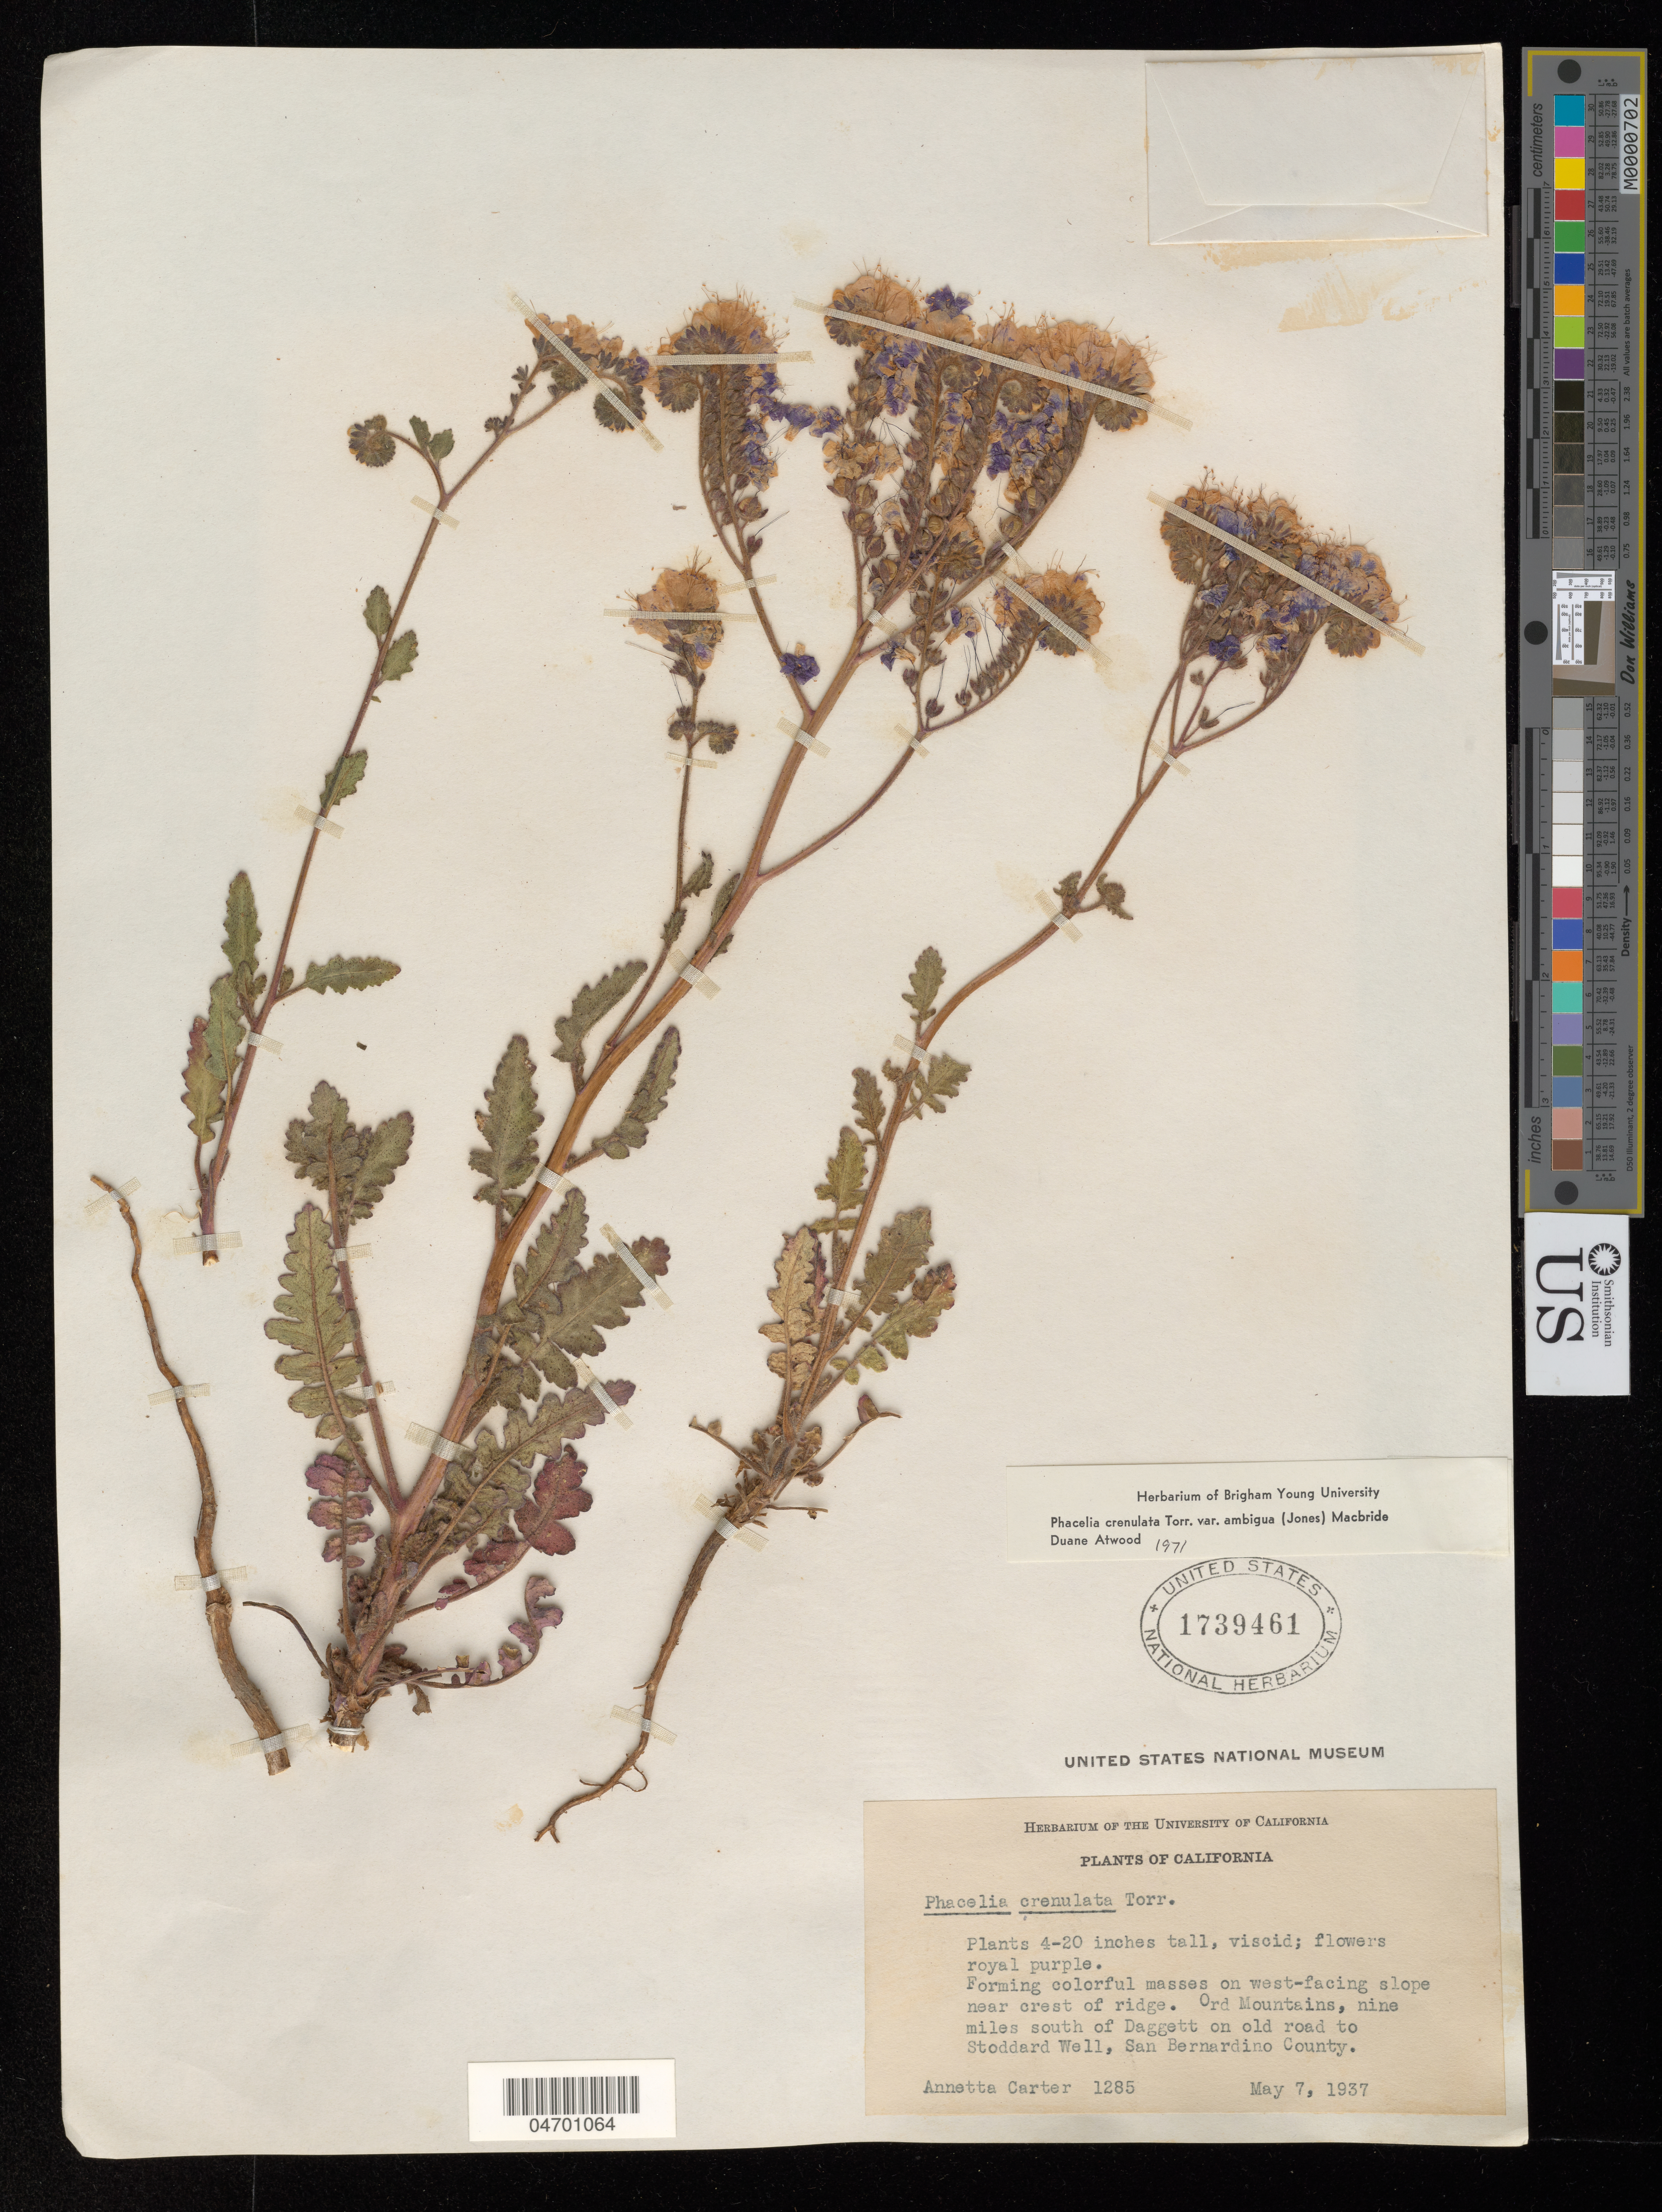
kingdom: Plantae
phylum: Tracheophyta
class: Magnoliopsida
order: Boraginales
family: Hydrophyllaceae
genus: Phacelia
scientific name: Phacelia crenulata var. ambigua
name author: (M.E. Jones) J.F. Macbr.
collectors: Annetta Carter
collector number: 1285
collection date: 1937-05-07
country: United States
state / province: California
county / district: San Bernardino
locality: Forming colorful masses on west-facing slope near crest of ridge. Ord Mountains, nine miles south of Daggett on old road to Stoddard Well, San Bernardino County.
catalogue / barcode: US 1739461